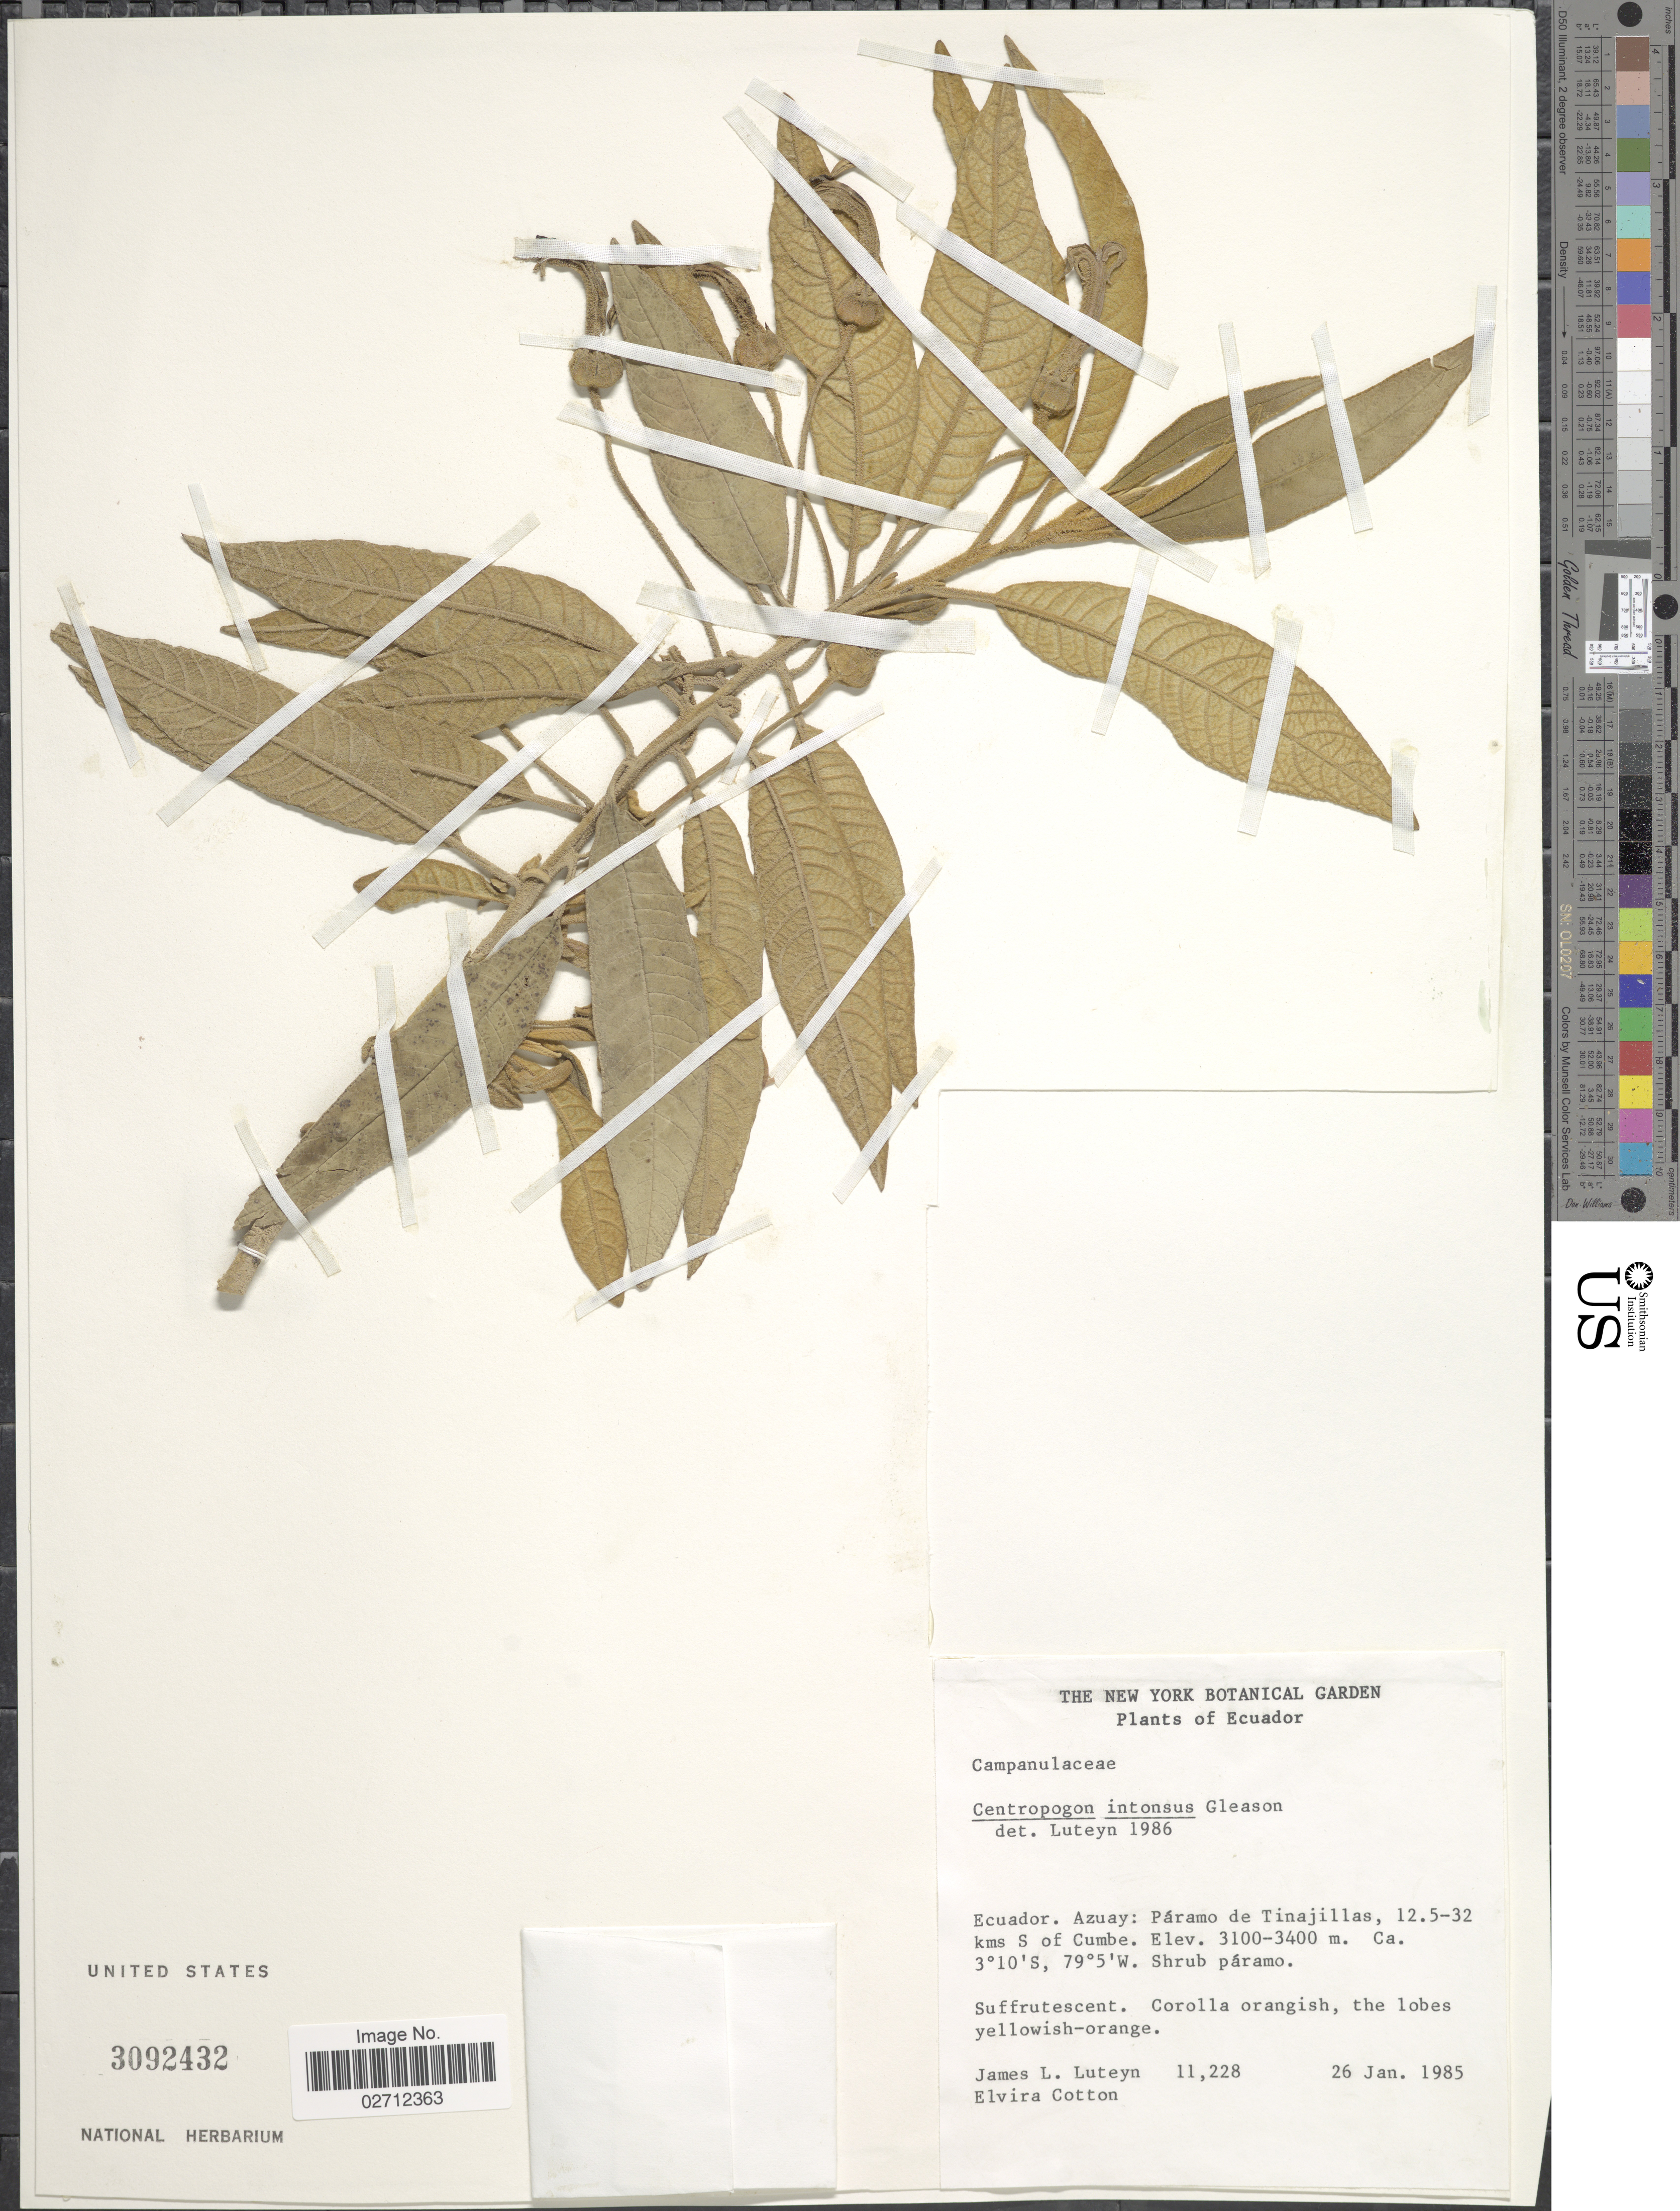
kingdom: Plantae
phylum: Tracheophyta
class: Magnoliopsida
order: Asterales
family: Campanulaceae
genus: Centropogon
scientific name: Centropogon intonsus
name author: Gleason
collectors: J. L. Luteyn & E. Cotton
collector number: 11228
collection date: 1985-01-26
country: Ecuador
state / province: Azuay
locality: Páramo de Tinajillas, 12.5-32 kms S of Cumbe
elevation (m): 3100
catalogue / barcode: US 3092432